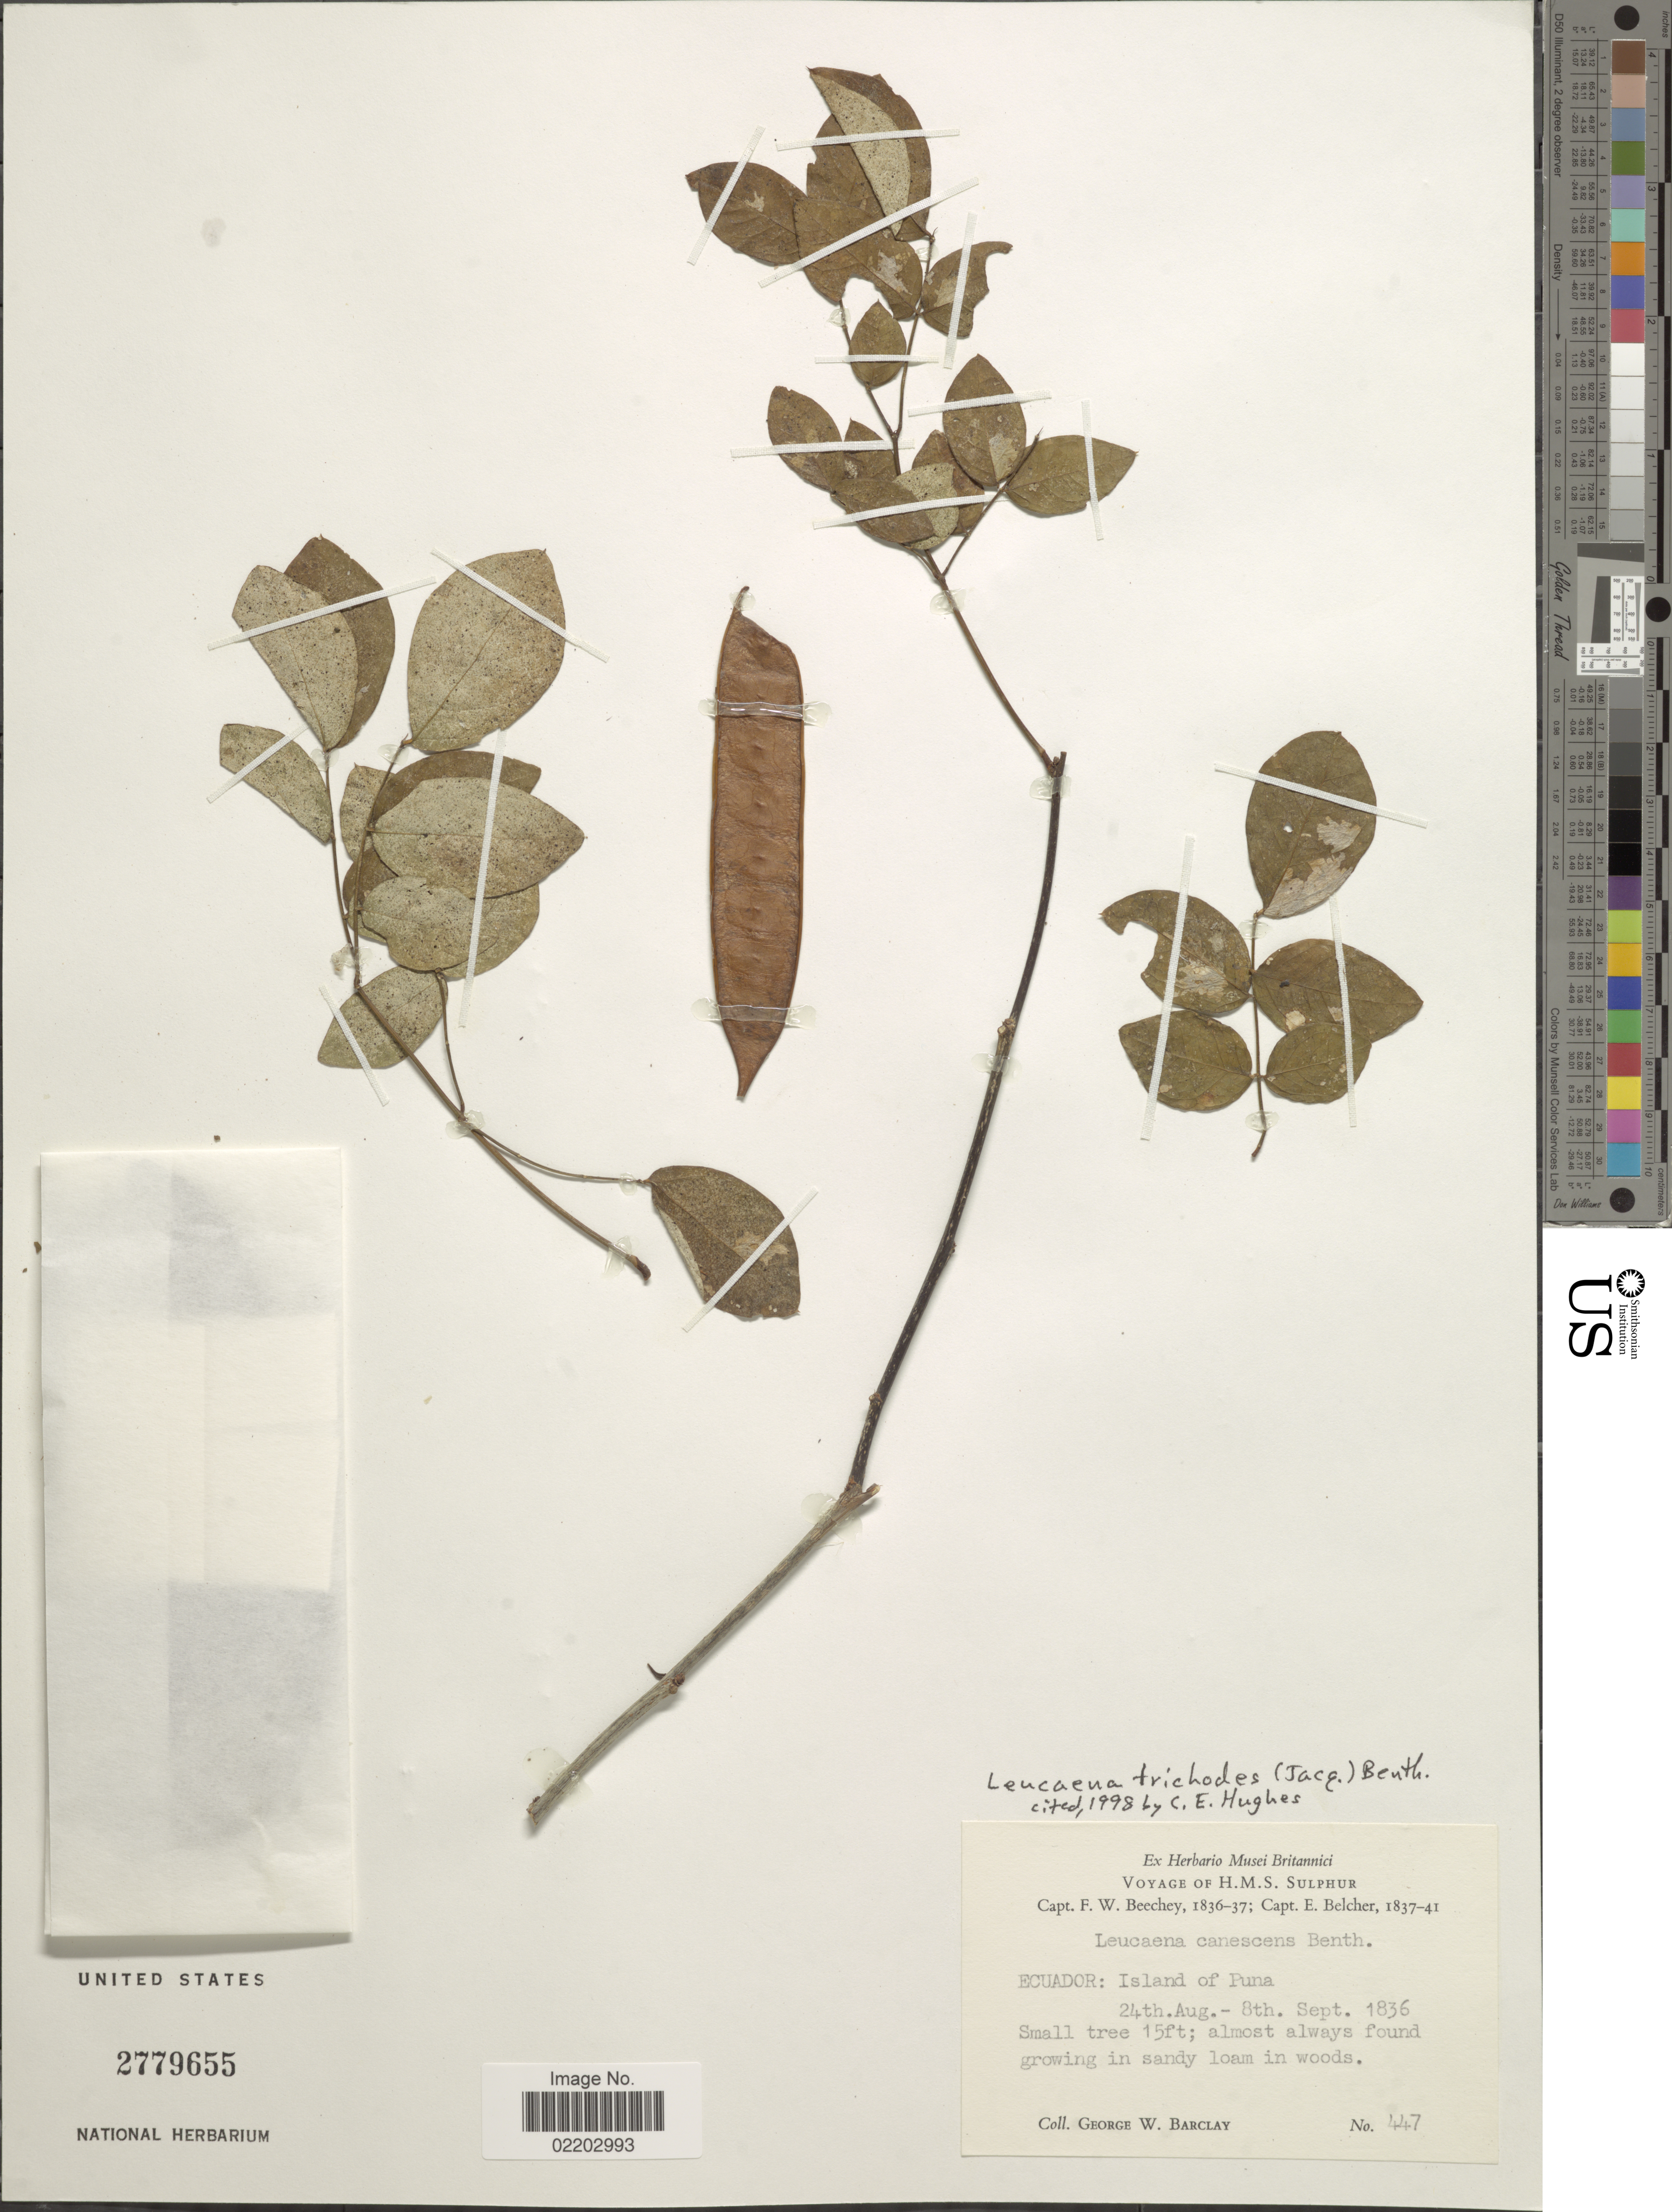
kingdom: Plantae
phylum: Tracheophyta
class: Magnoliopsida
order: Fabales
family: Fabaceae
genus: Leucaena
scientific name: Leucaena trichodes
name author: (Jacq.) Benth.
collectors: G. W. Barclay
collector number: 447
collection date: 1836-08-24/1936-09-08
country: Ecuador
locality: Ecuador: Island of Puna.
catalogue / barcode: US 2779655